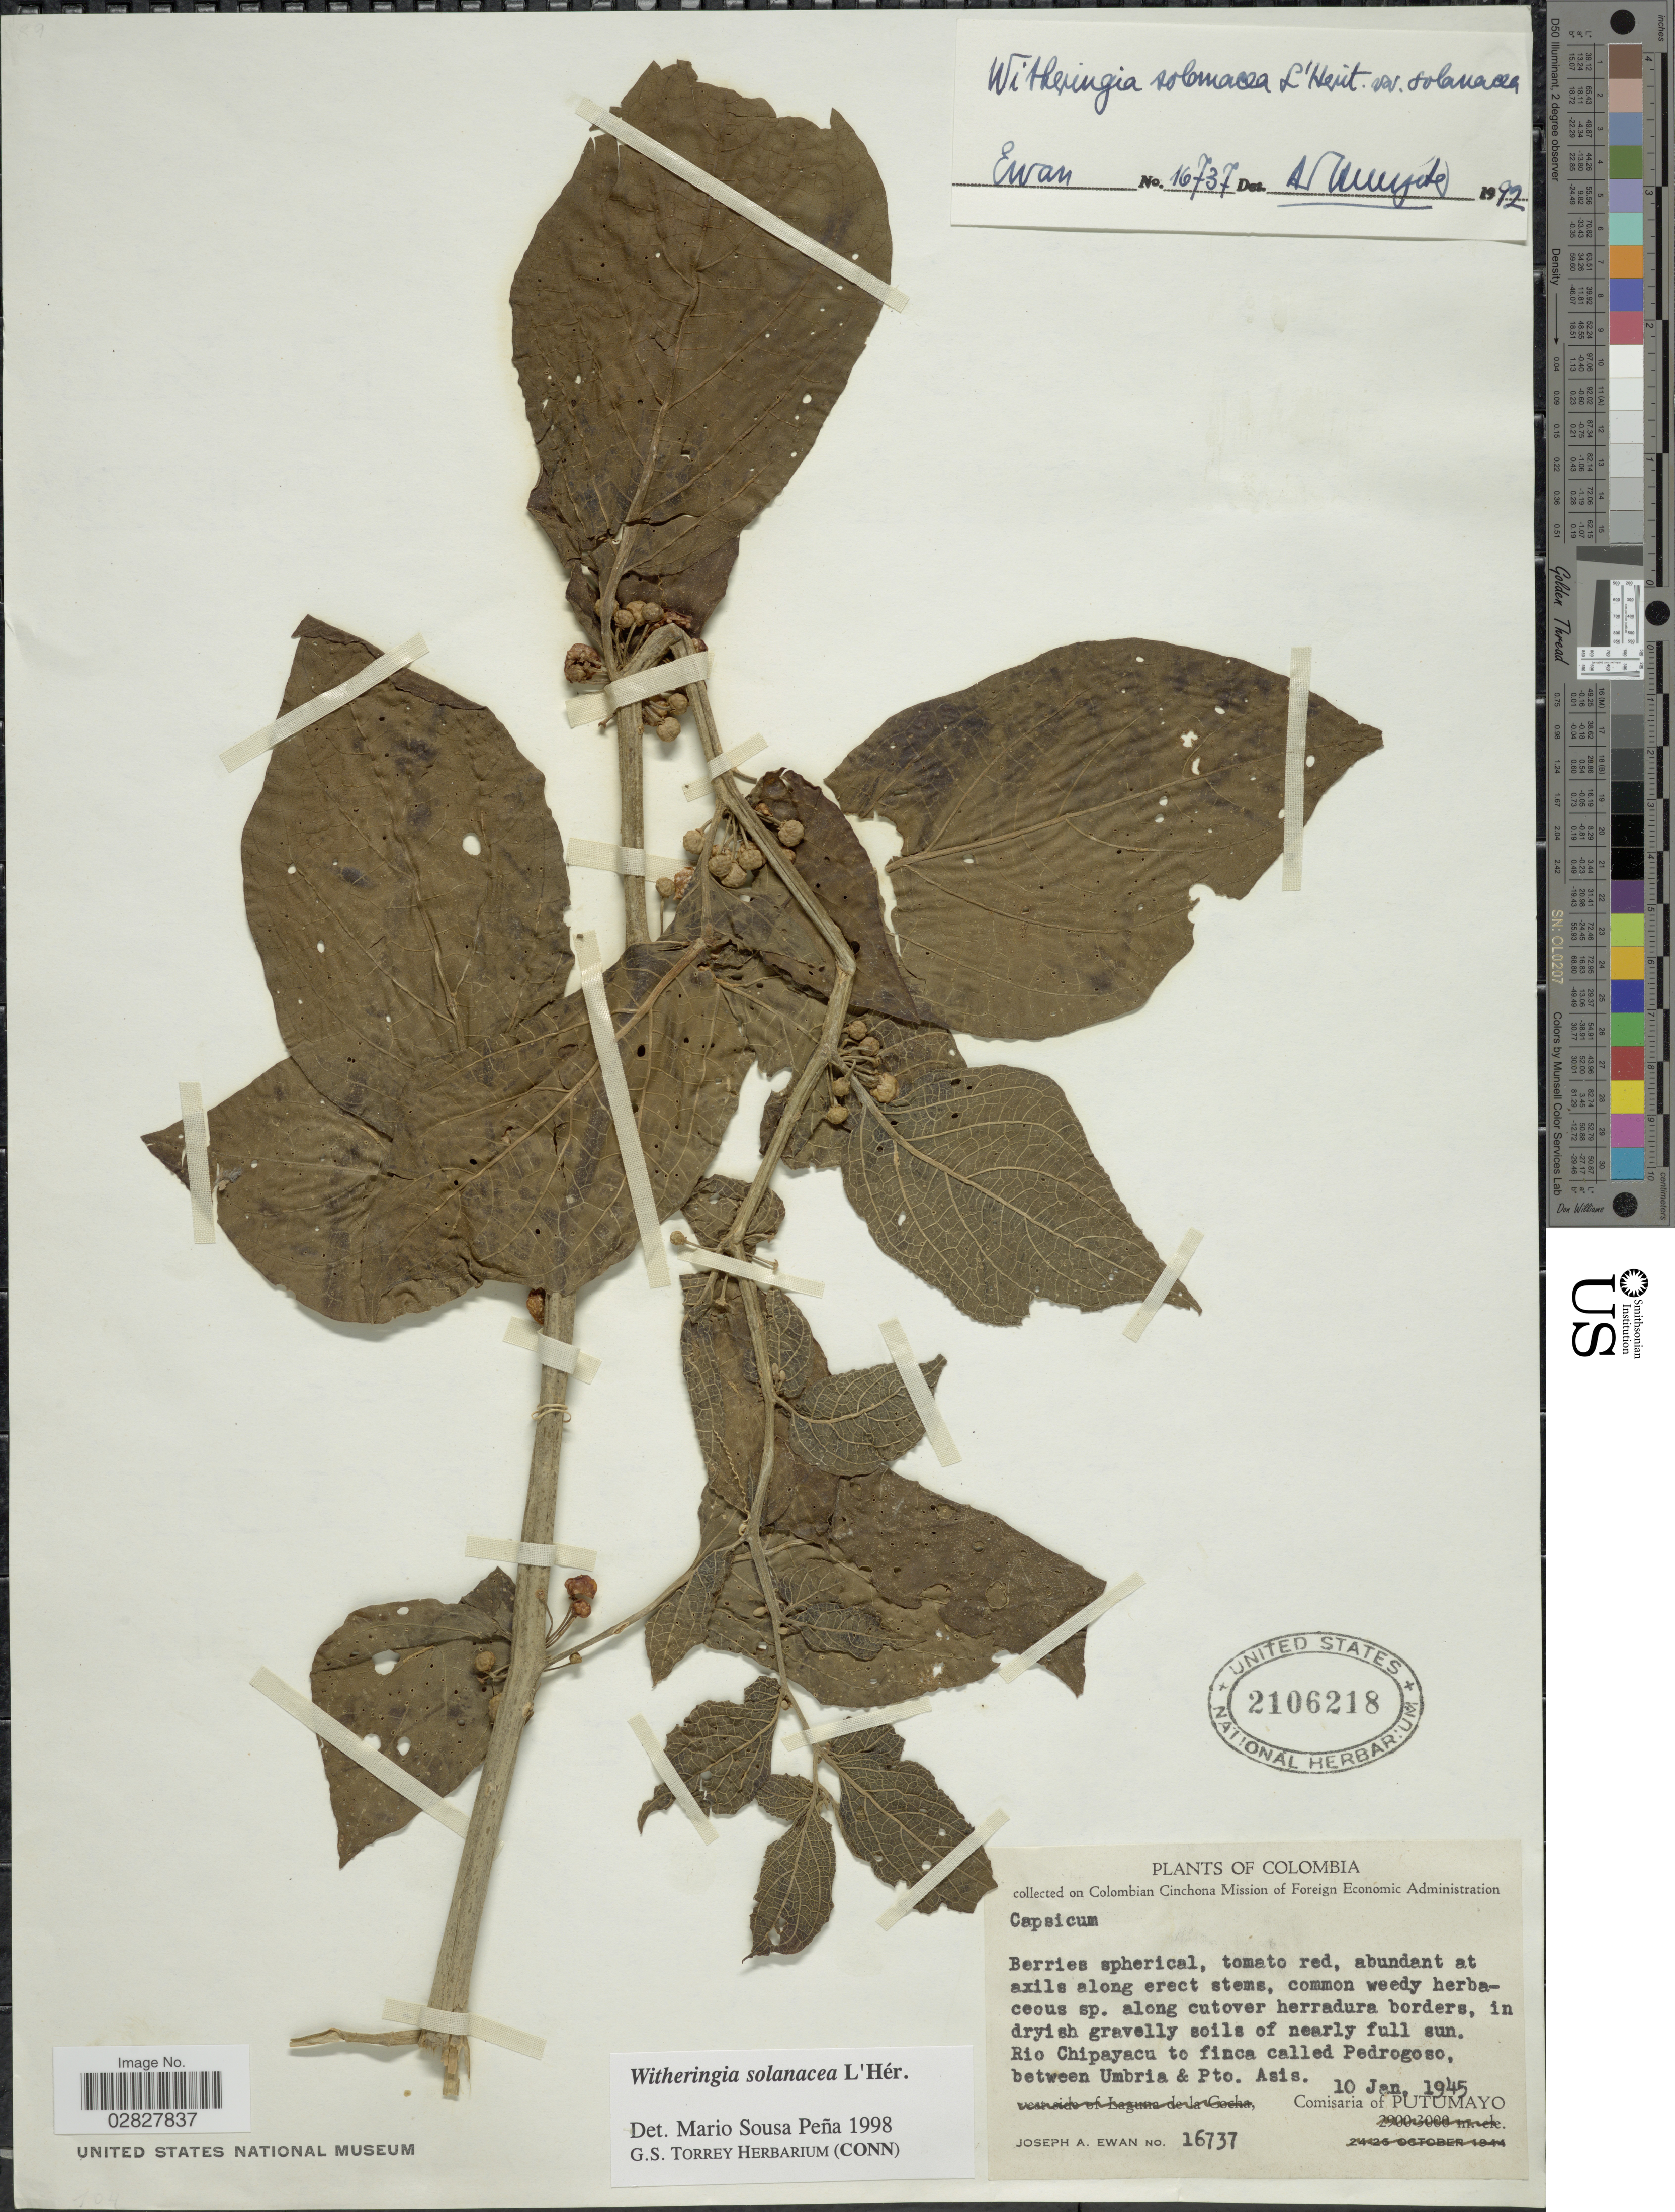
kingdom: Plantae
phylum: Tracheophyta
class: Magnoliopsida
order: Solanales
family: Solanaceae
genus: Witheringia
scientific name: Witheringia solanacea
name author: L'Hér.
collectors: J. A. Ewan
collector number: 16737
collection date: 1945-01-10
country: Colombia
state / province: Putumayo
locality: Rio Chipayacu to finca called Pedrogoso, between Umbria & Pto. Asis, Comisaria of Putumayo.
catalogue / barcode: US 2106218